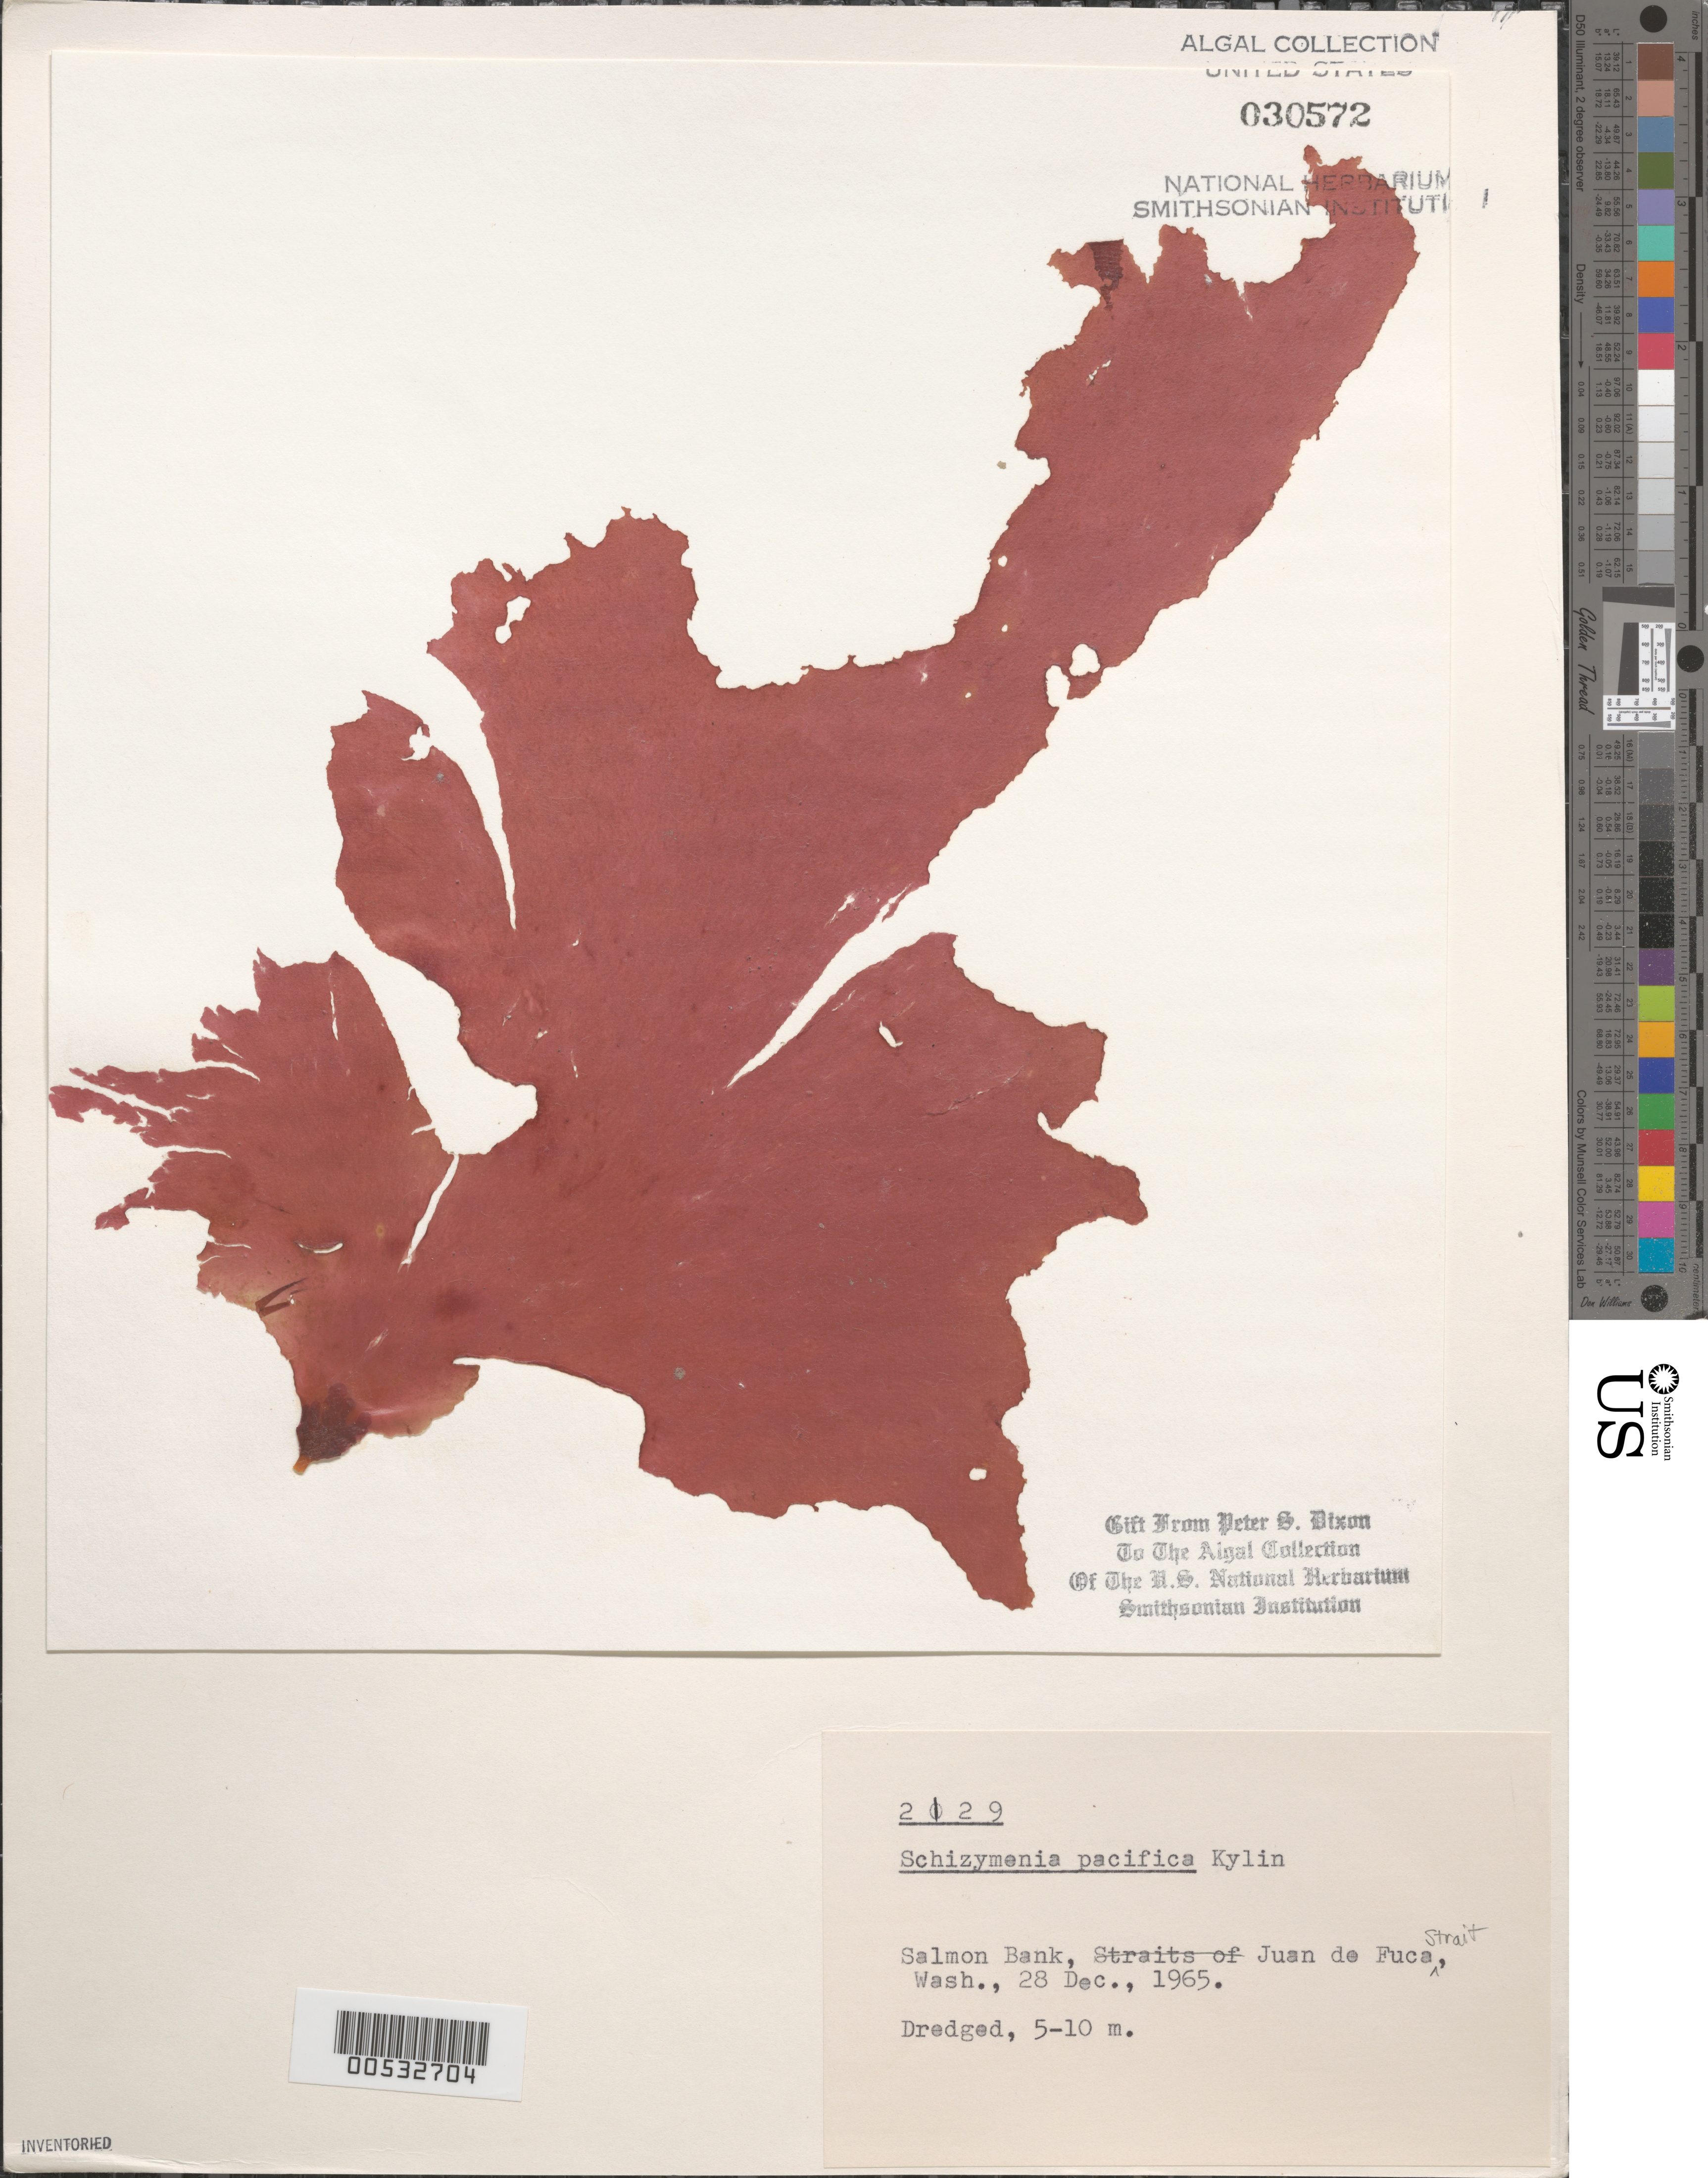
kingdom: Plantae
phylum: Rhodophyta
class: Florideophyceae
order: Nemastomatales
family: Schizymeniaceae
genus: Schizymenia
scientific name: Schizymenia pacifica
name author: (Kylin) Kylin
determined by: Dixon, P. S.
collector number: PSD 2129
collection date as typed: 28 Dec 1965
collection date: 1965-12-28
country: United States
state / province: Washington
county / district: San Juan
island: San Juan Island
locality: Salmon Bank, Strait of Juan de Fuca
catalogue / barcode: US 30572